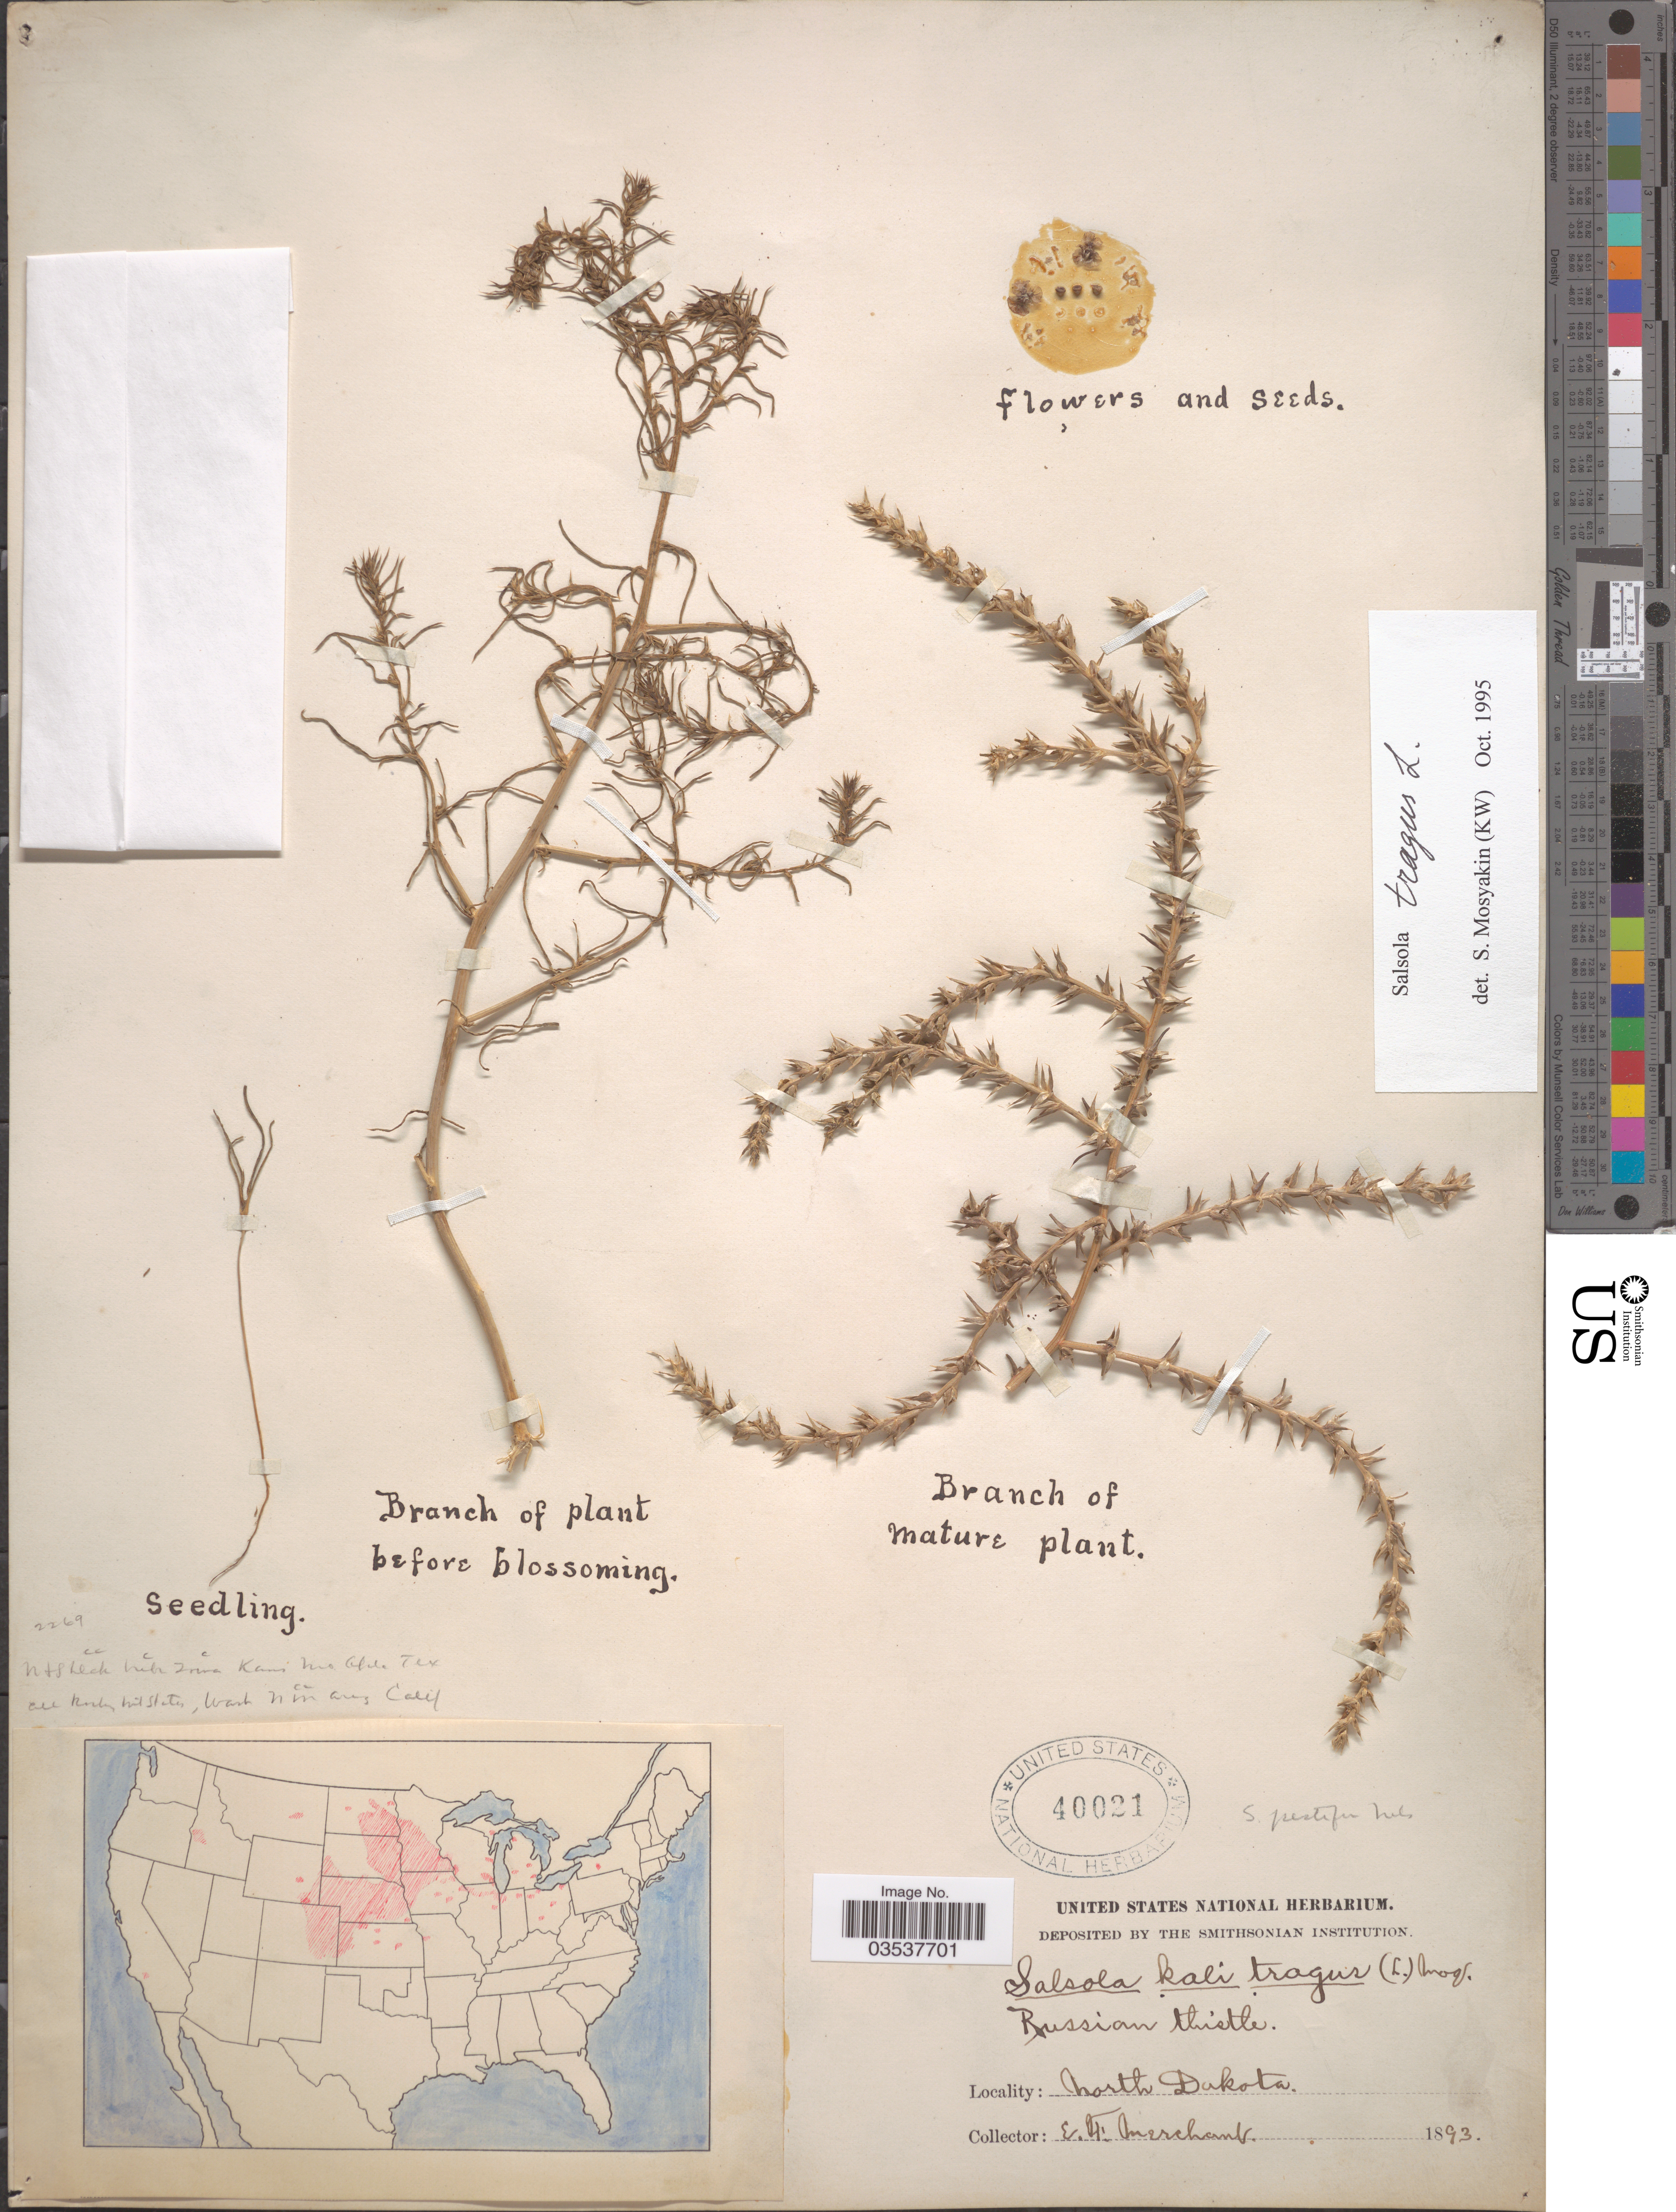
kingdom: Plantae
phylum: Tracheophyta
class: Magnoliopsida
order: Caryophyllales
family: Amaranthaceae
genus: Salsola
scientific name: Salsola kali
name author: L.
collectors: E. Merchant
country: United States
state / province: North Dakota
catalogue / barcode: US 40021